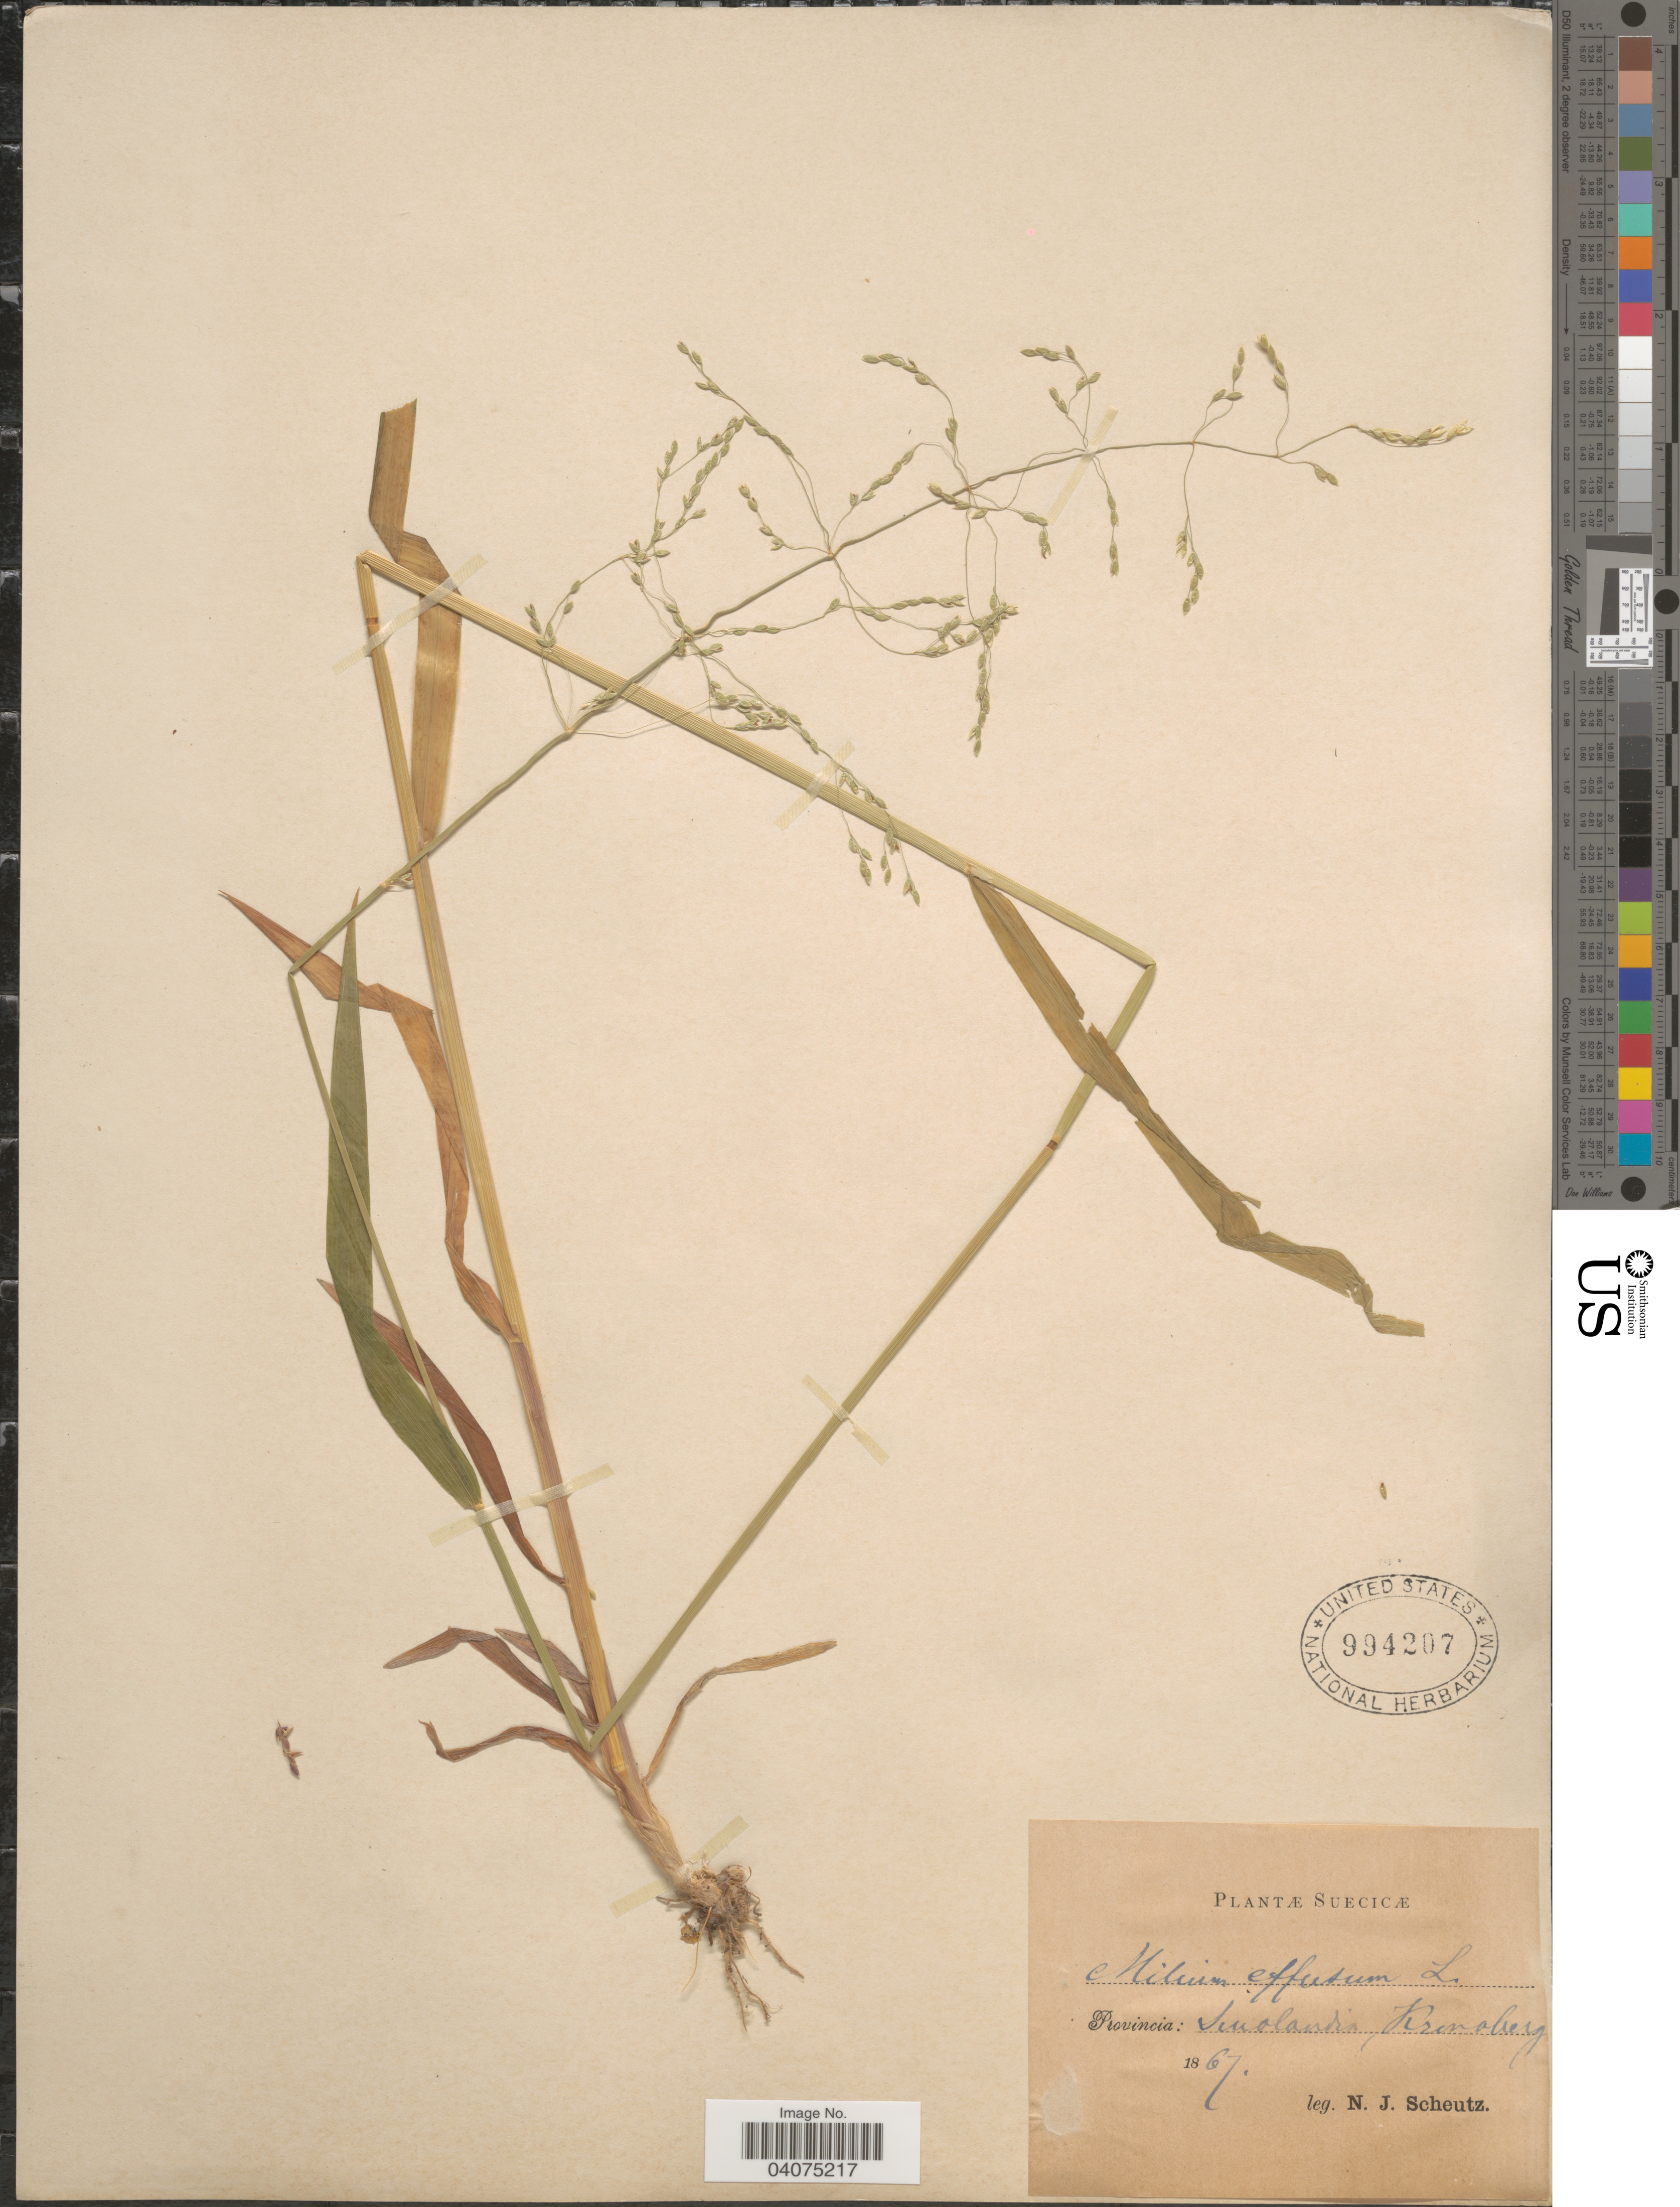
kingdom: Plantae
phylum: Tracheophyta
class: Liliopsida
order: Poales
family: Poaceae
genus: Milium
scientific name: Milium effusum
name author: L.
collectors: N. Scheutz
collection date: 1867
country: Sweden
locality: Smolandia, Kronoberg.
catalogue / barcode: US 994207